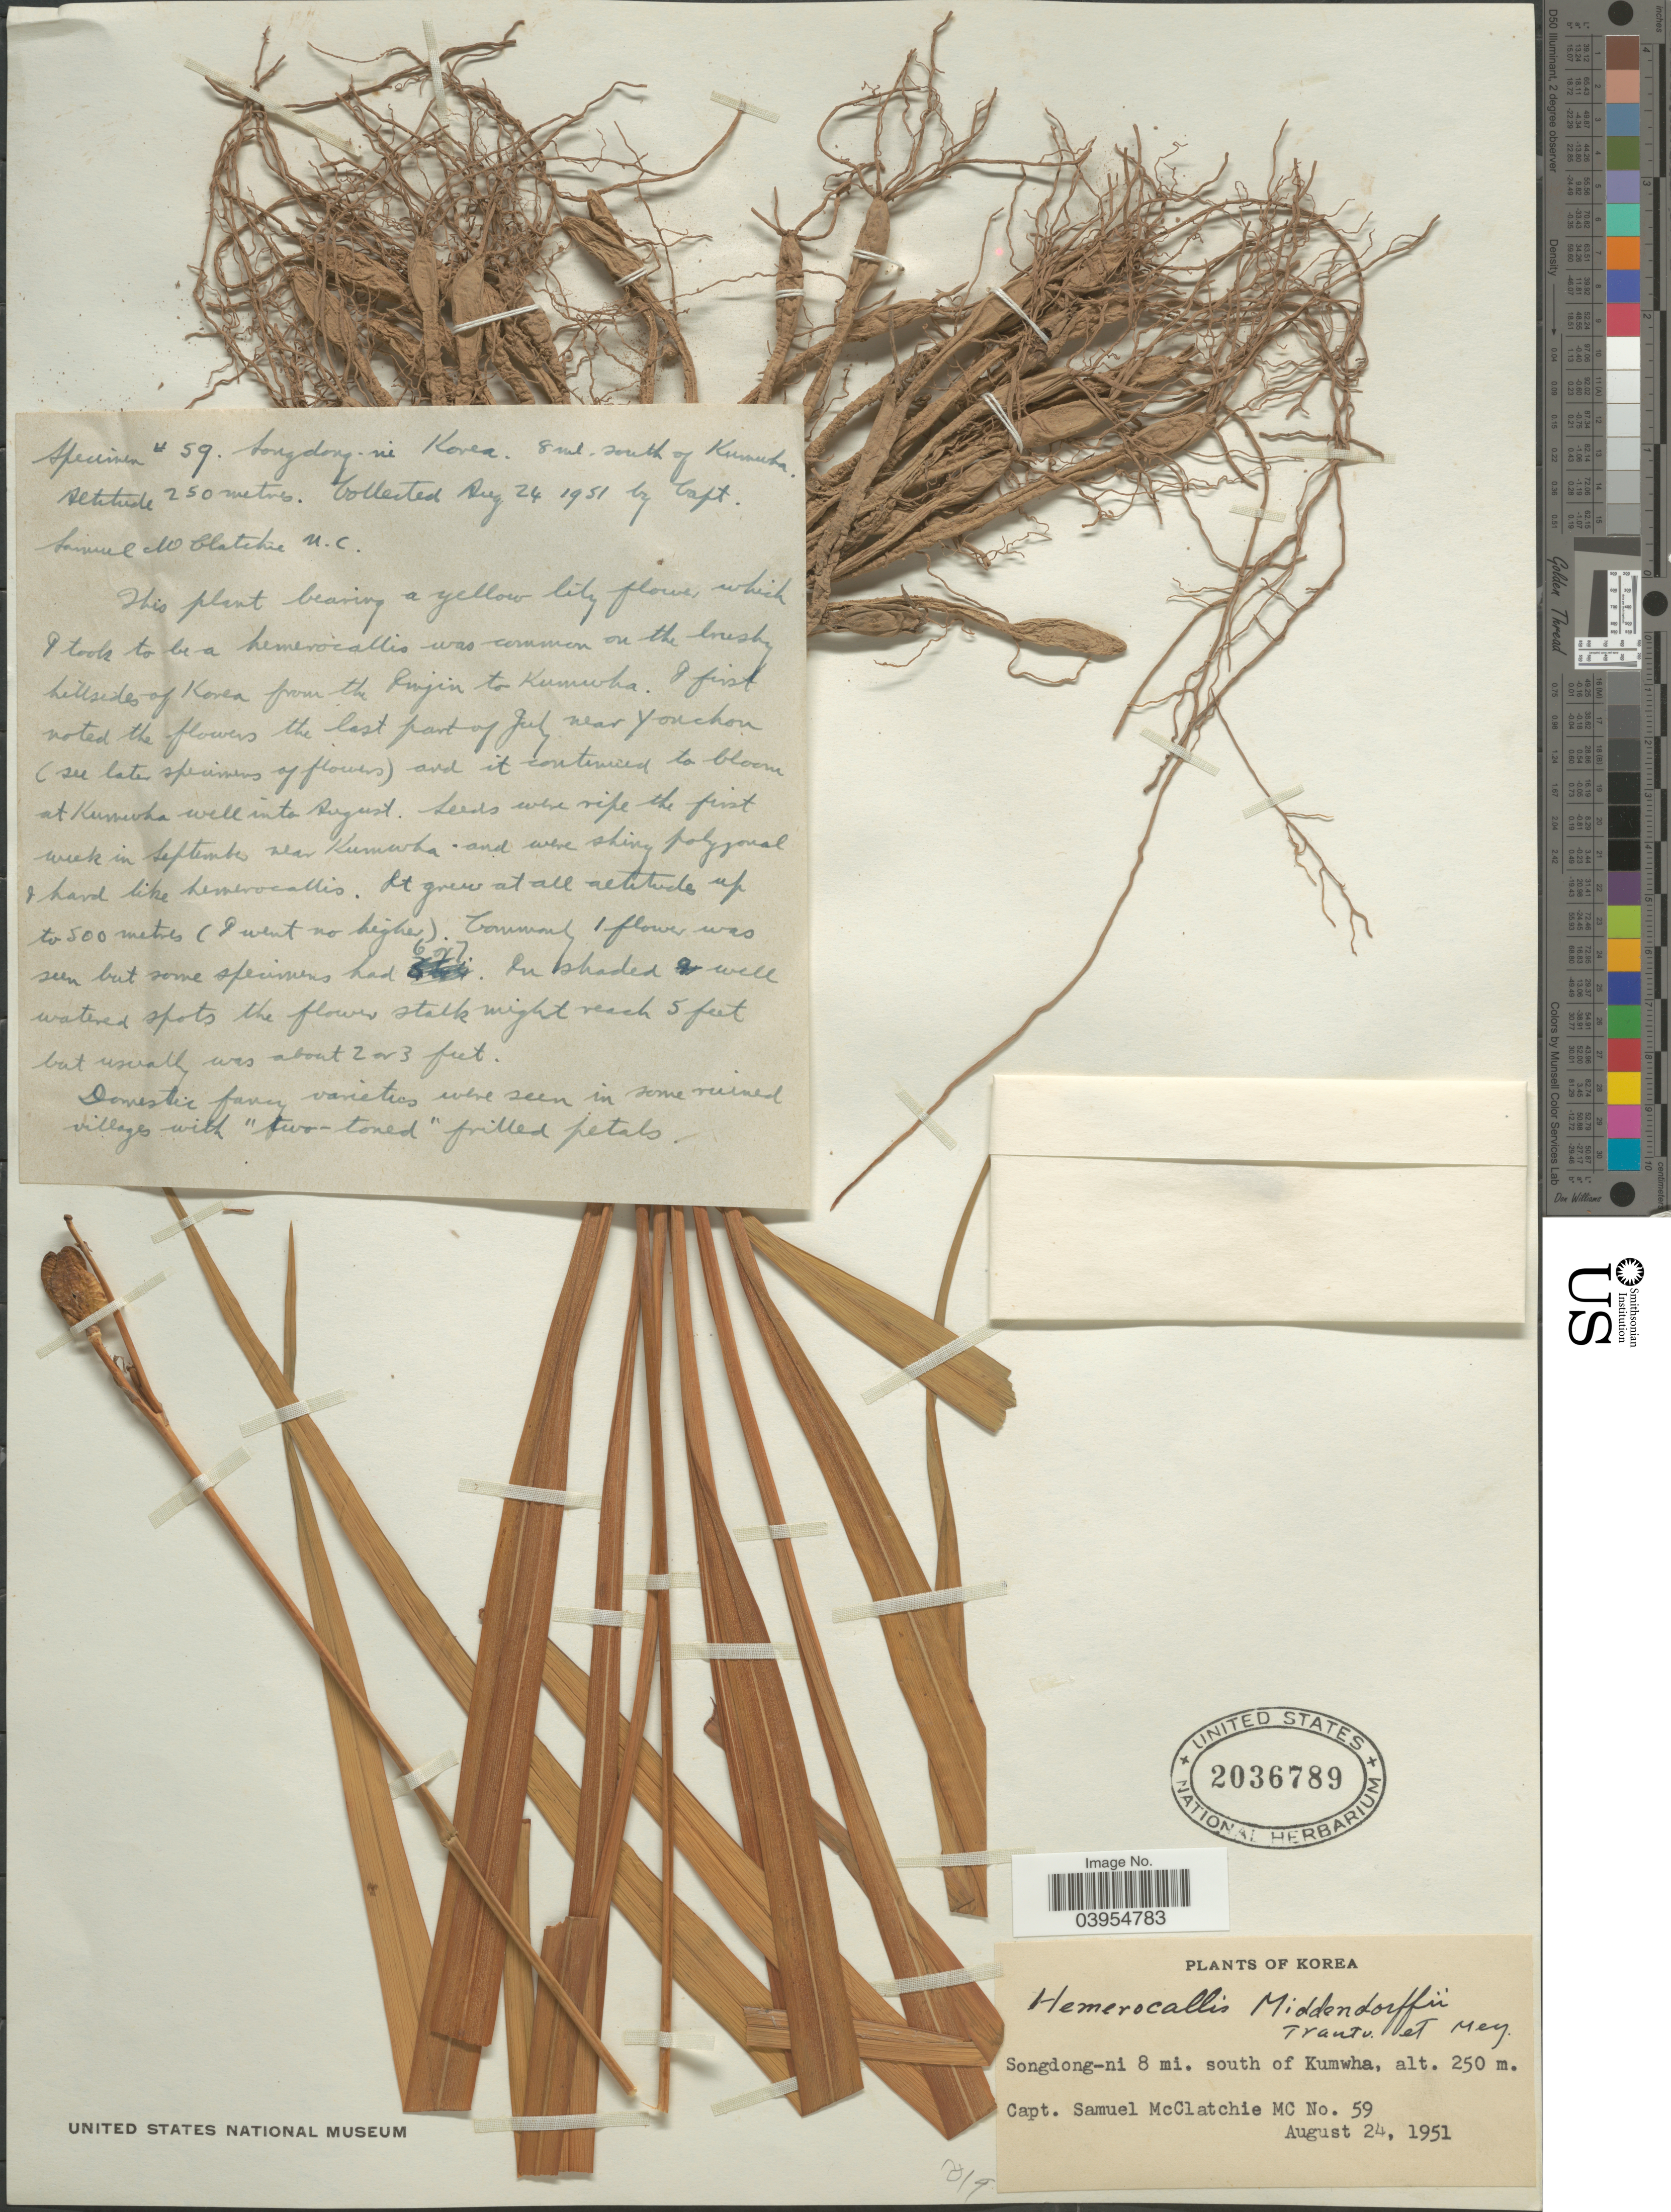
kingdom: Plantae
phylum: Tracheophyta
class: Liliopsida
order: Asparagales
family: Asphodelaceae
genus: Hemerocallis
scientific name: Hemerocallis middendorfii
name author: Trautv. & C.A. Mey.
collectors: S. McClatchie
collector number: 59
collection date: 1951-08-24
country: South Korea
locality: Korea. Songdong-ni 8 mi. south of Kumwha (Kyongsangbuk-Do).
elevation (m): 250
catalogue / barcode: US 2036789